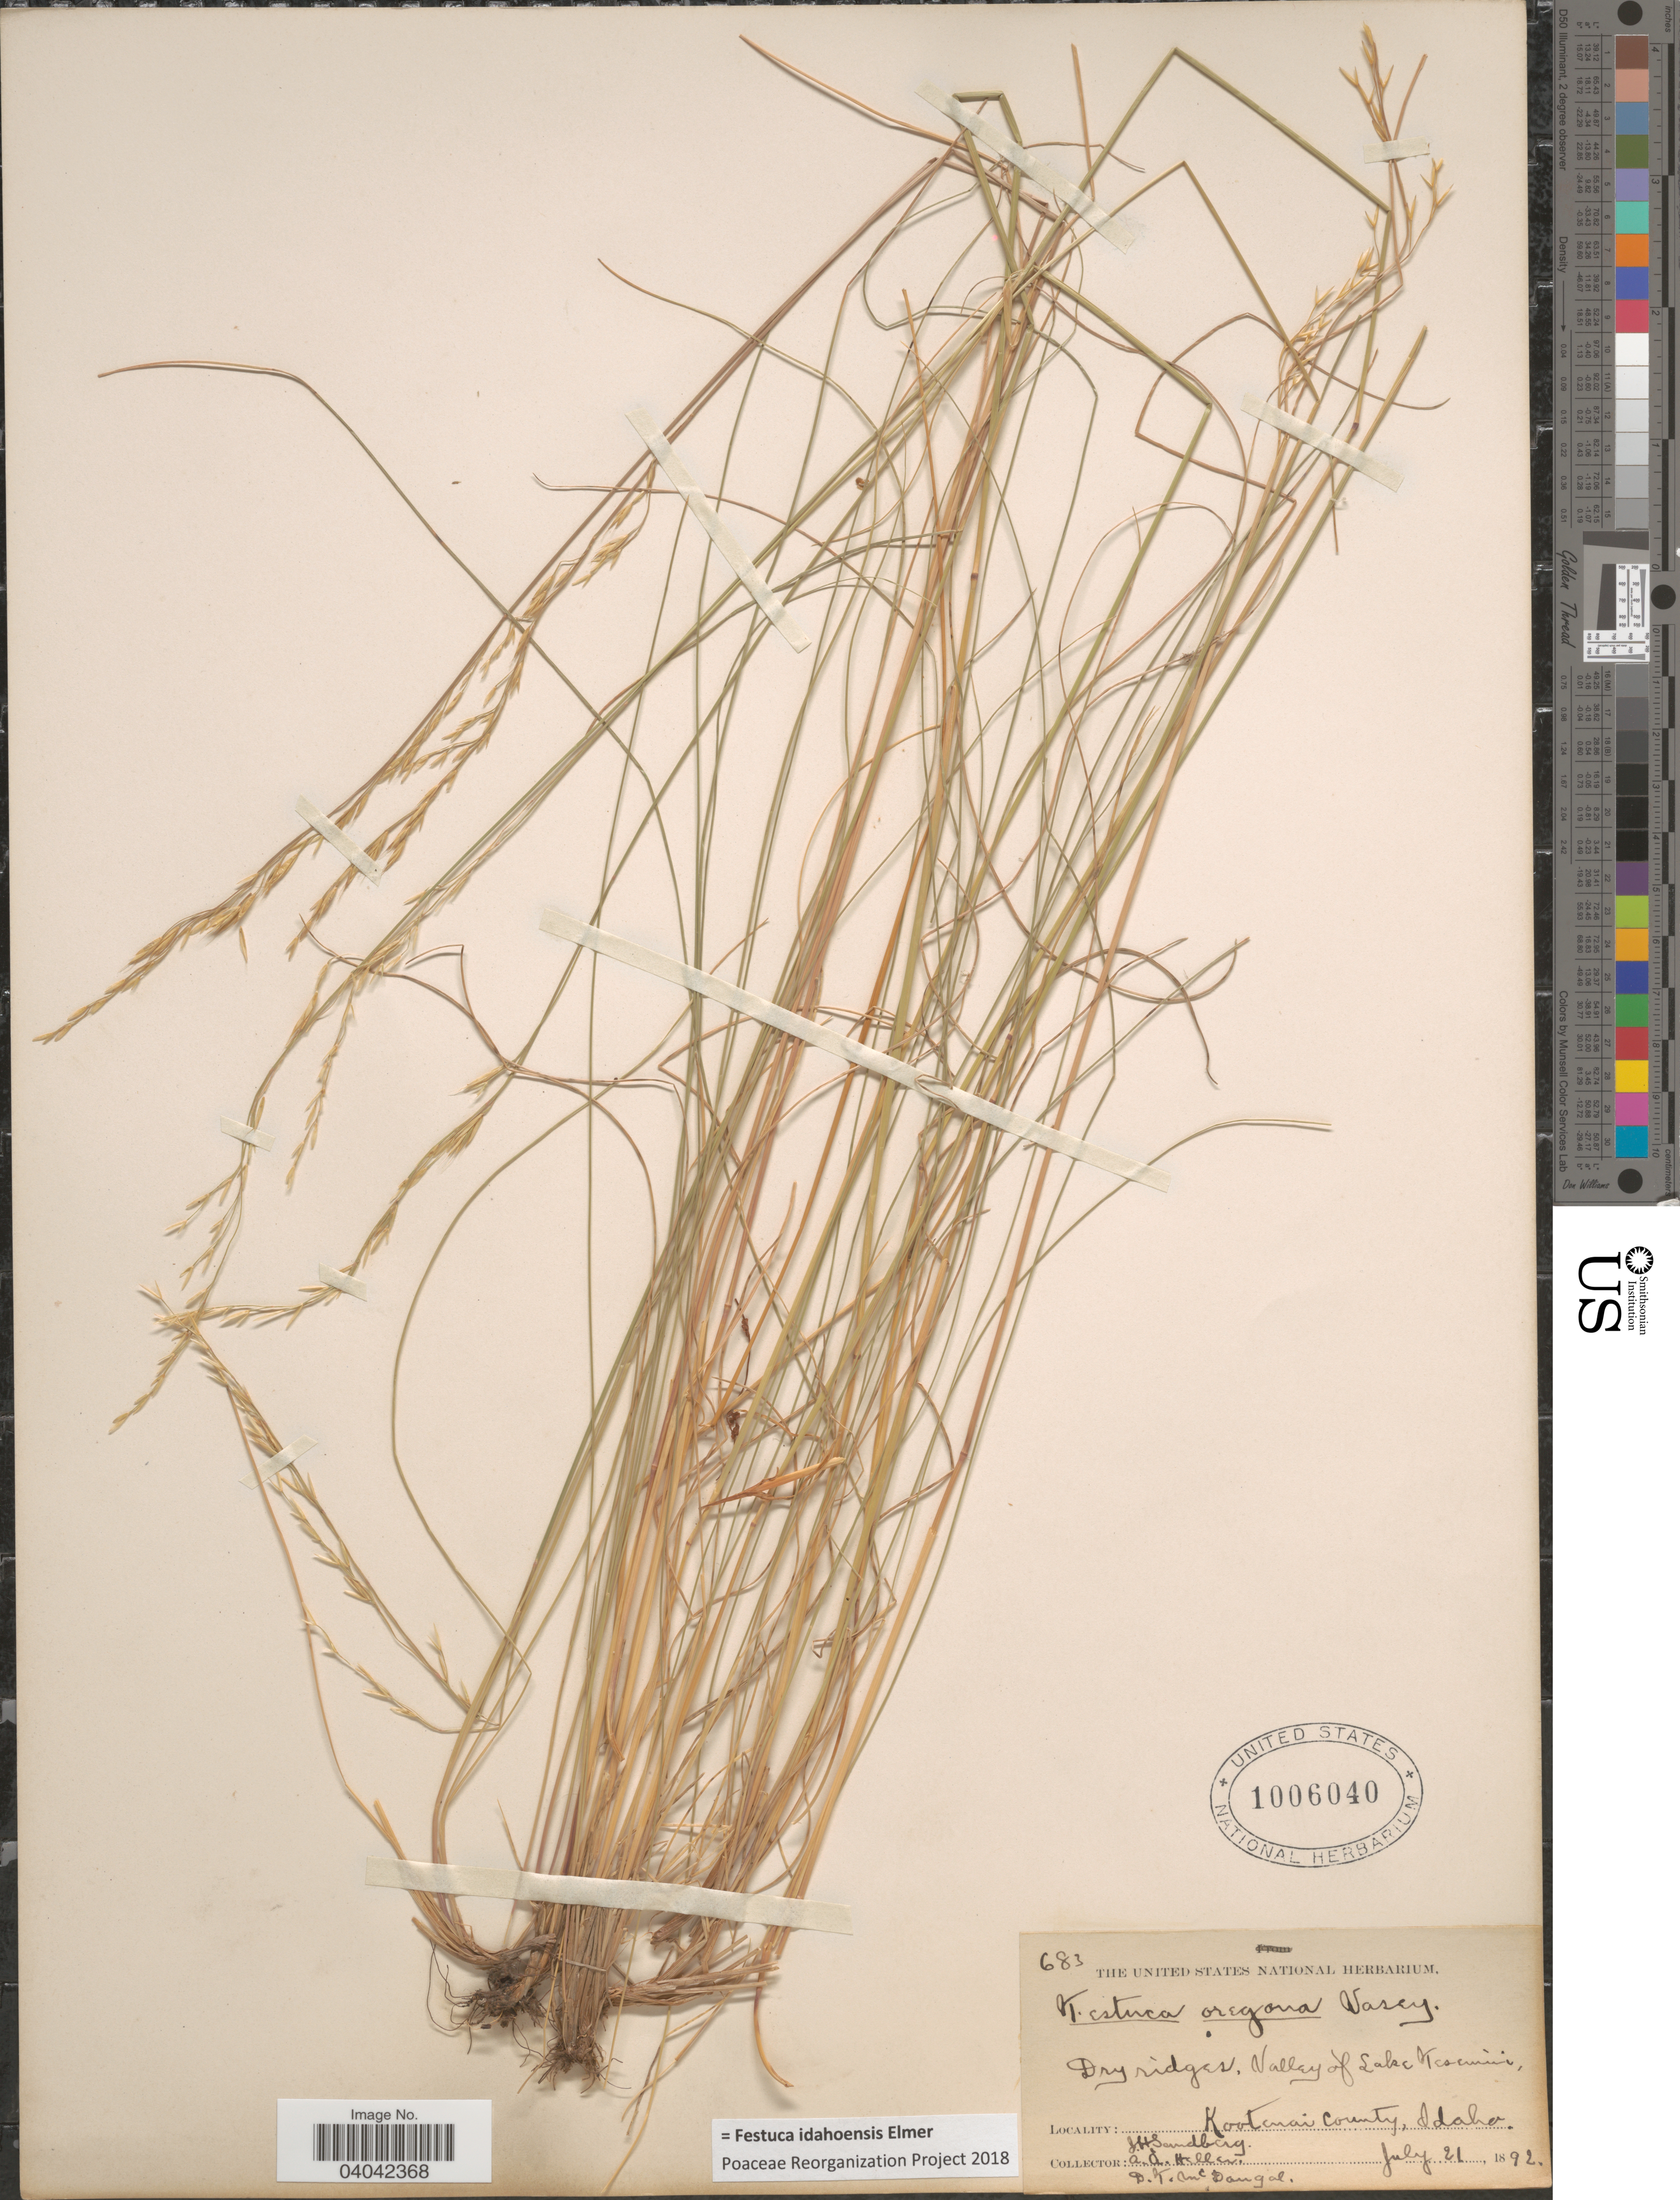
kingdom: Plantae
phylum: Tracheophyta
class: Liliopsida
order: Poales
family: Poaceae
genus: Festuca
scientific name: Festuca idahoensis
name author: Elmer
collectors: J. H. Sandberg, A. A. Heller & D. McDougal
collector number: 683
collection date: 1892-07-21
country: United States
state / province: Idaho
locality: Valley of Lake Tesemini. Kootenai County.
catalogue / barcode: US 1006040